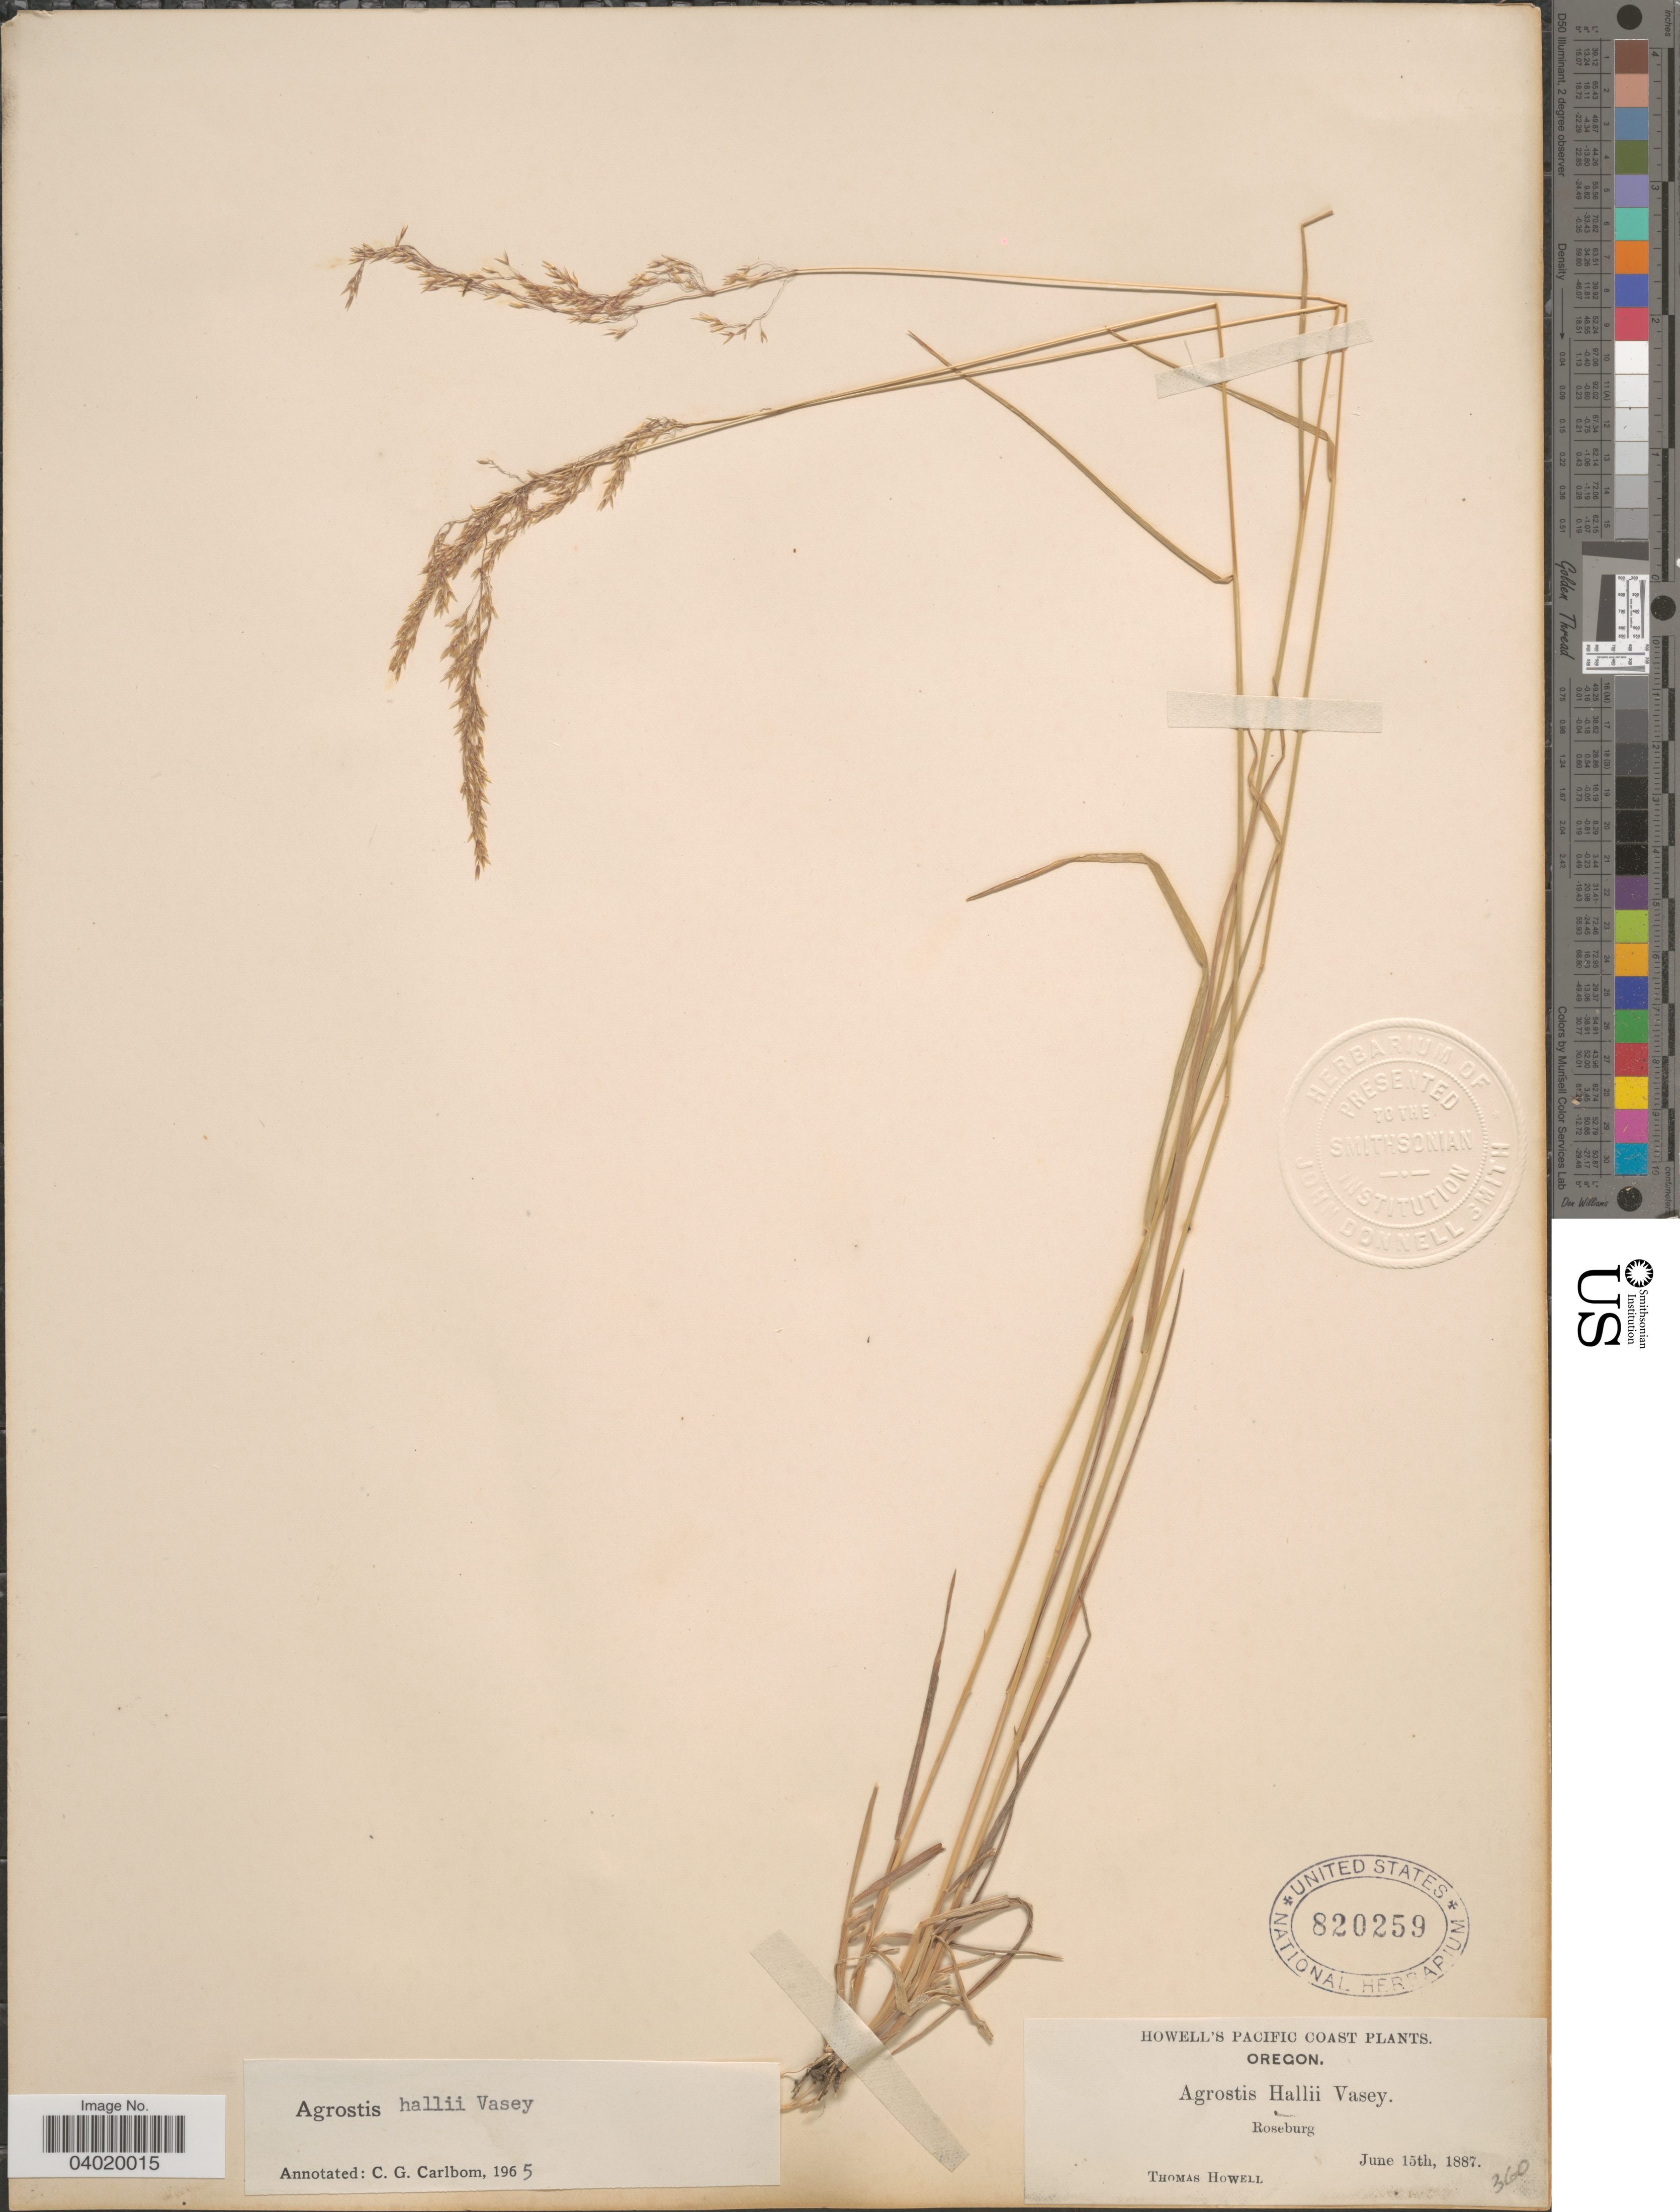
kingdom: Plantae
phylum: Tracheophyta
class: Liliopsida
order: Poales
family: Poaceae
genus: Agrostis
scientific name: Agrostis hallii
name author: Vasey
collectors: T. Howell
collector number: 360?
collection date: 1887-06-15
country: United States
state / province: Oregon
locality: Pacific Coast. Roseburg.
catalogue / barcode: US 820259